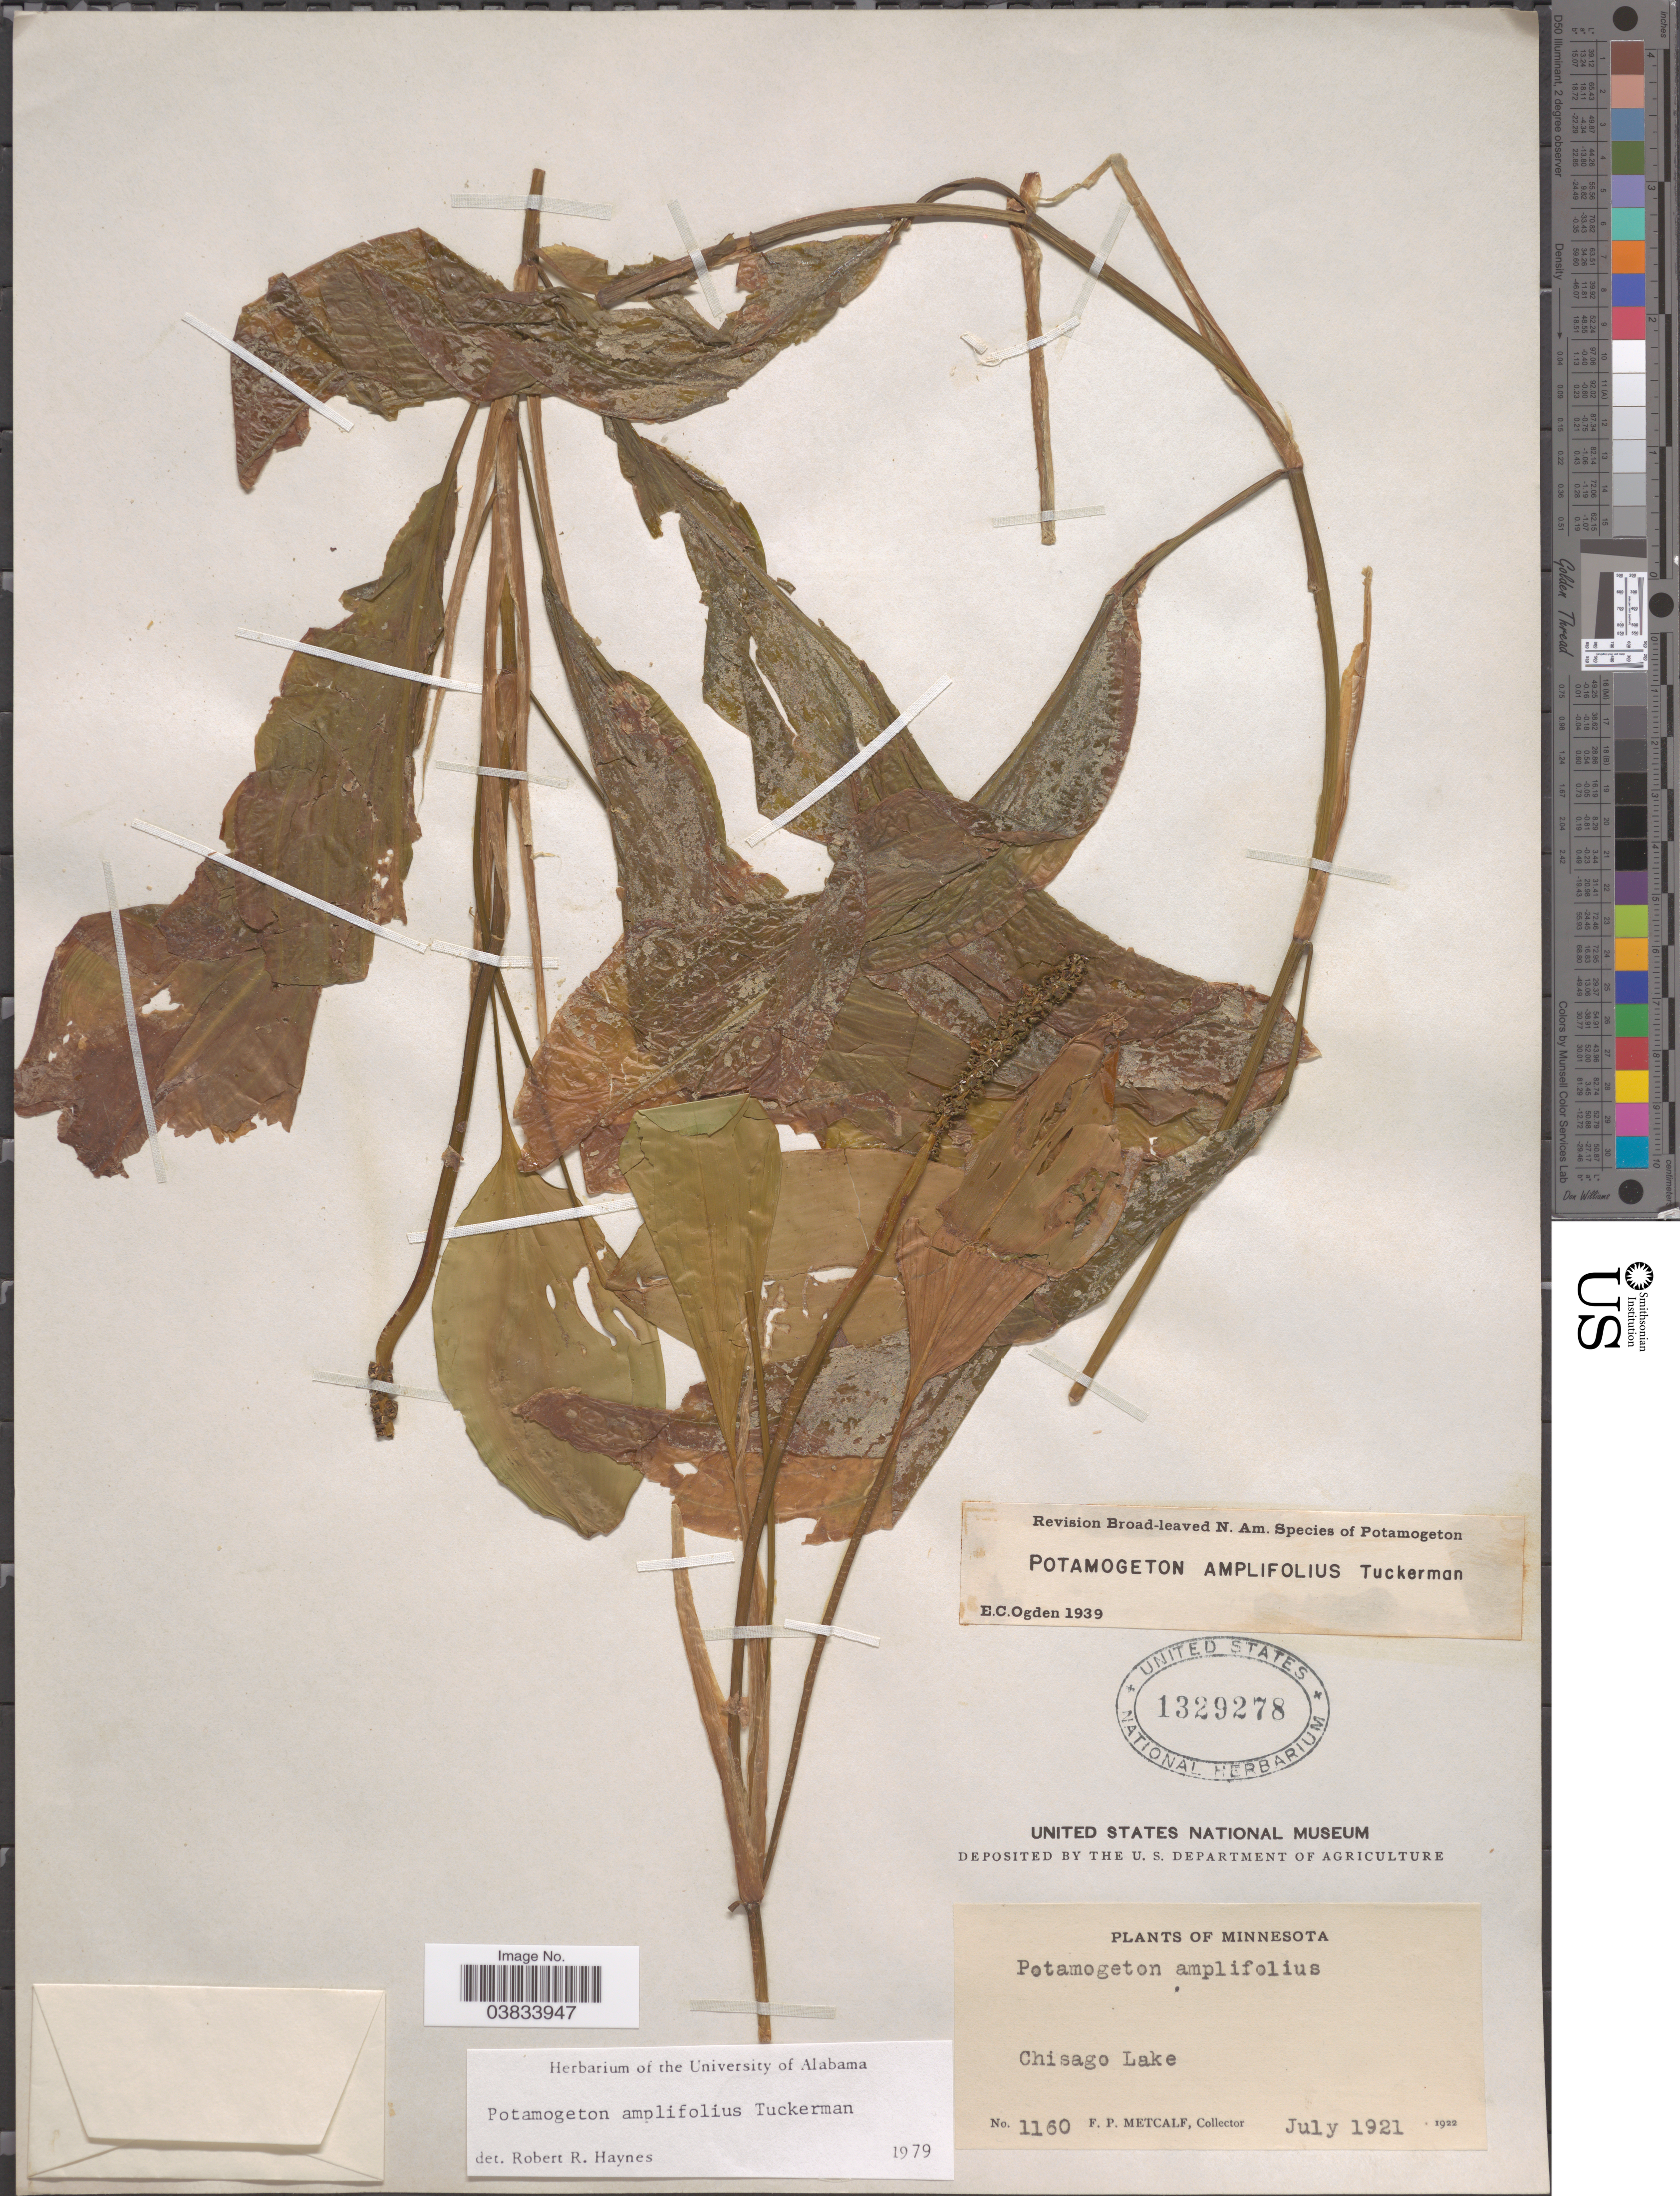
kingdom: Plantae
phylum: Tracheophyta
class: Liliopsida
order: Alismatales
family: Potamogetonaceae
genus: Potamogeton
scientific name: Potamogeton amplifolius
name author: Tuckerm.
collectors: F. Metcalf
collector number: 1160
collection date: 1921-07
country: United States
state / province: Minnesota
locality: Chisago Lake.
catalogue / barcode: US 1329278